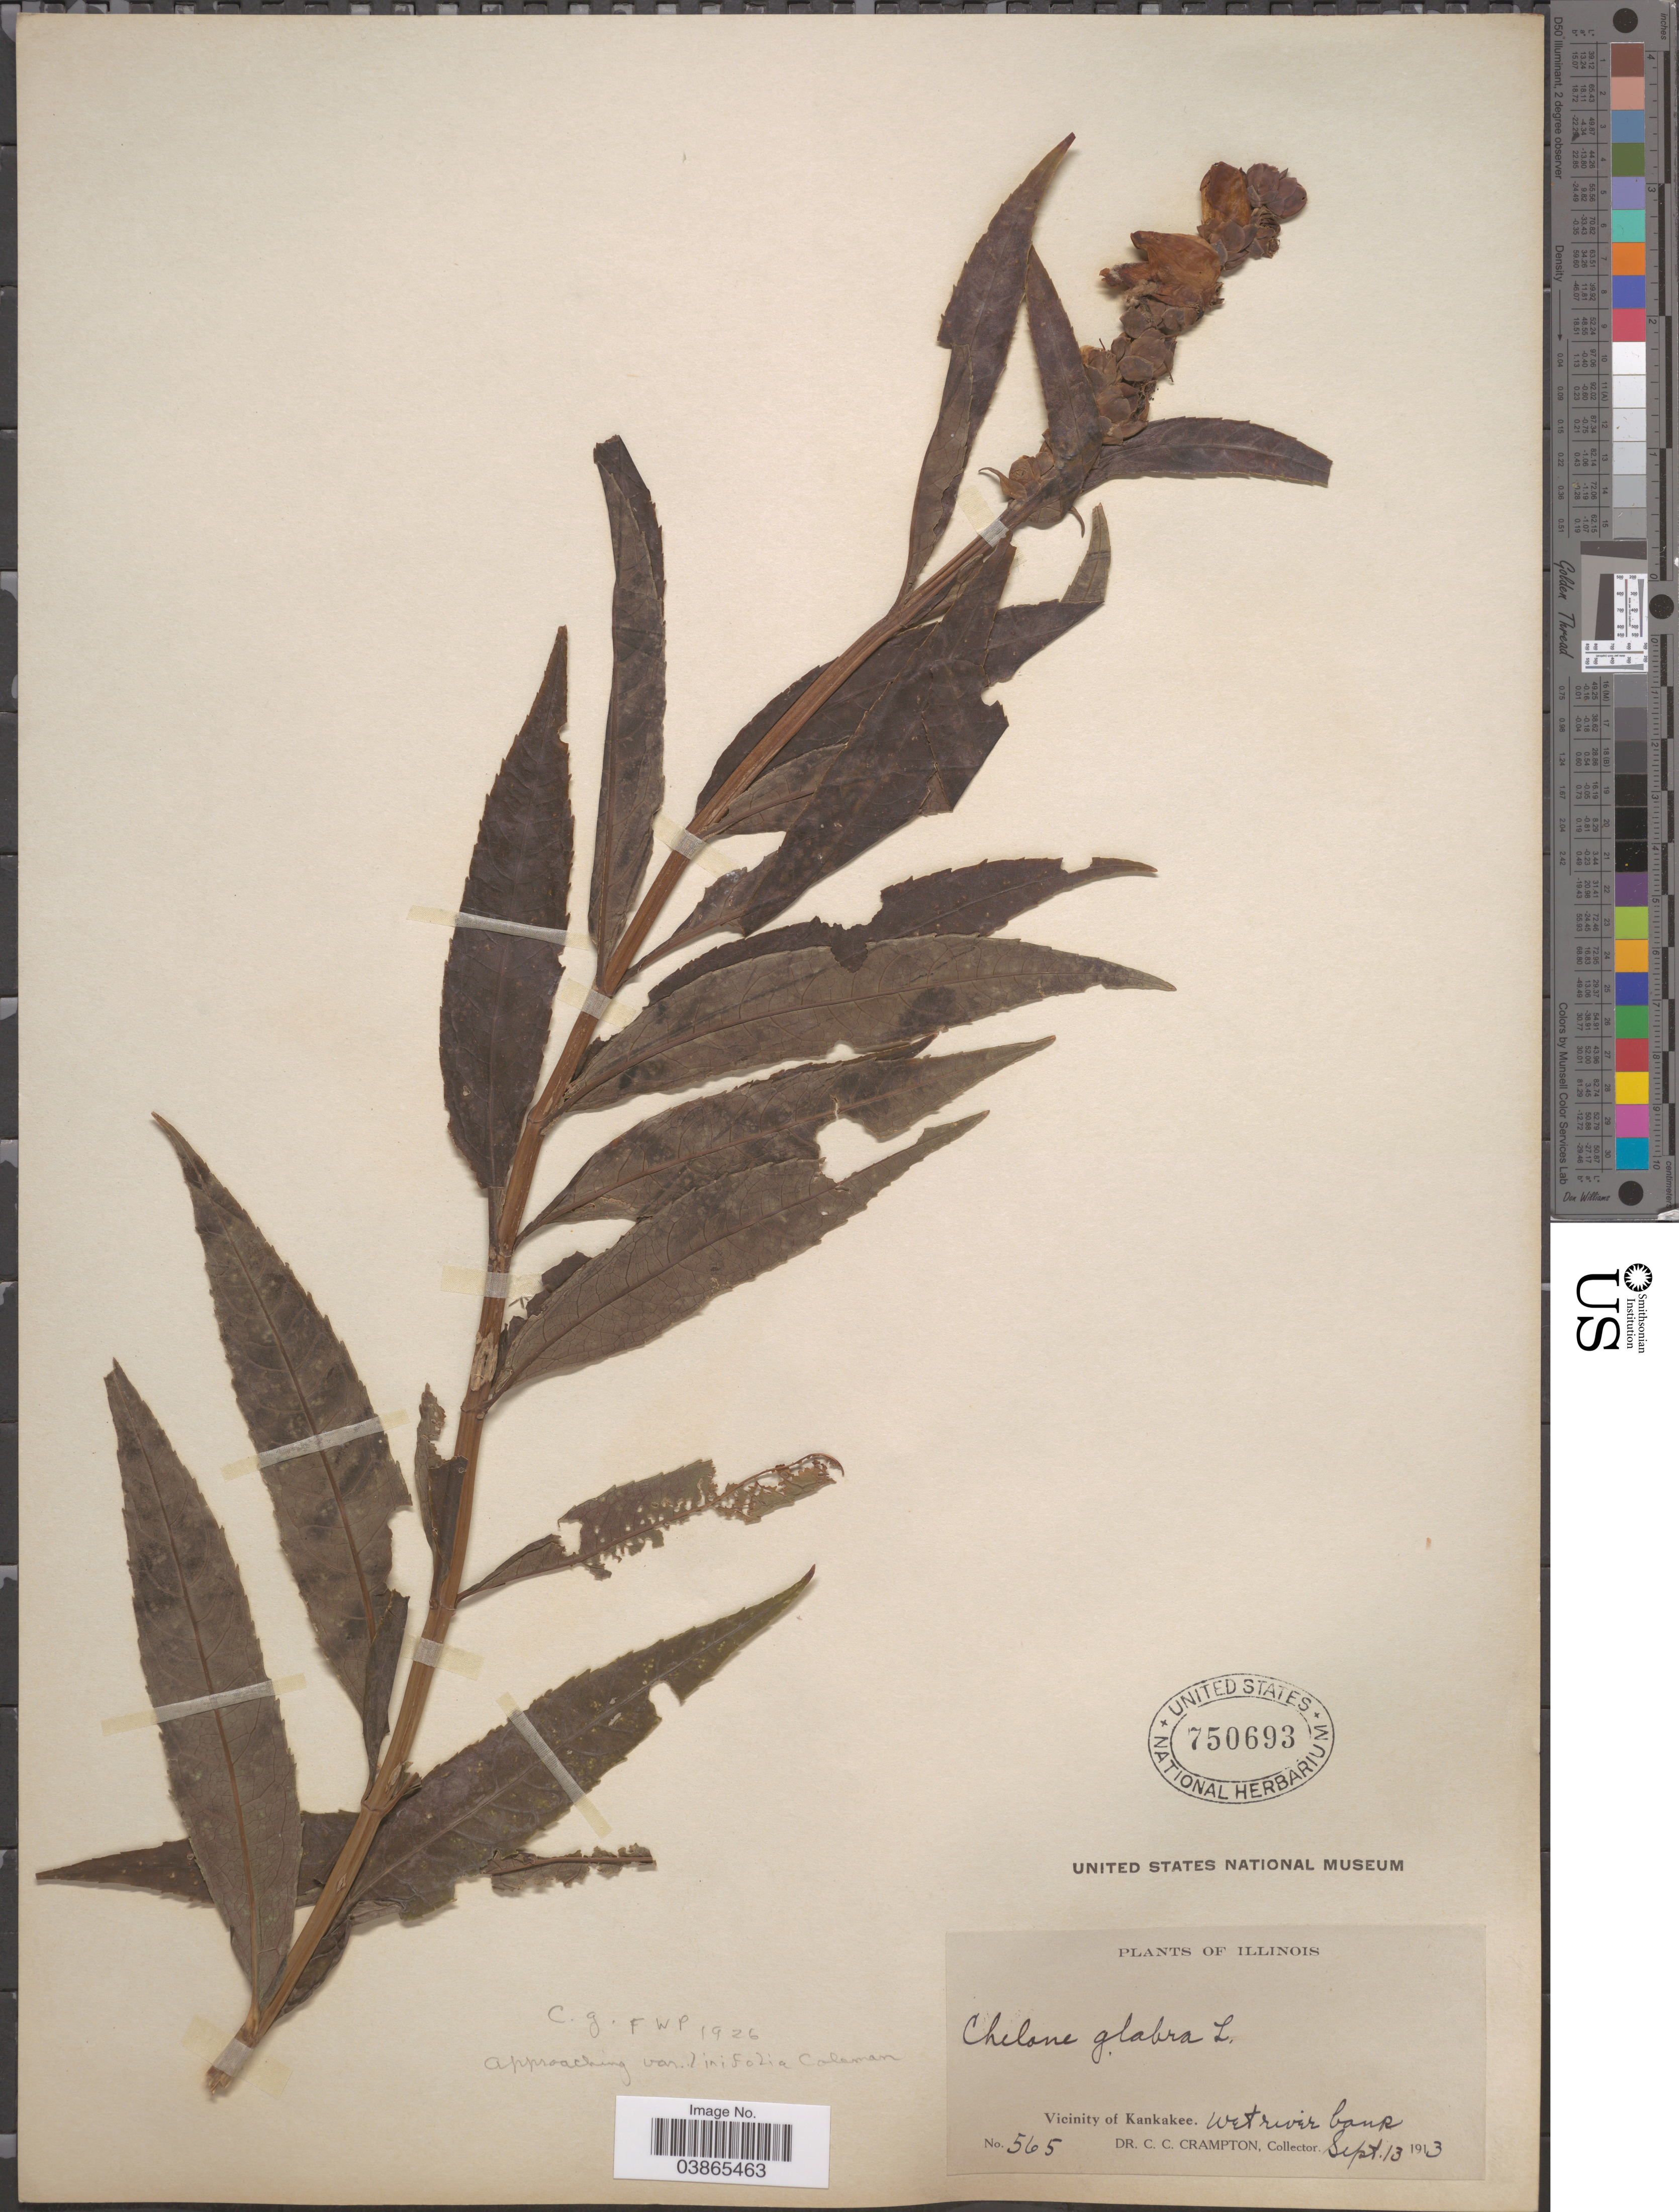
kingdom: Plantae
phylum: Tracheophyta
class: Magnoliopsida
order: Lamiales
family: Plantaginaceae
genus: Chelone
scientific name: Chelone glabra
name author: L.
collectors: C. Crampton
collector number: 565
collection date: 1913-09-13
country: United States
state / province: Illinois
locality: Vicinity of Kankakee.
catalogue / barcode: US 750693